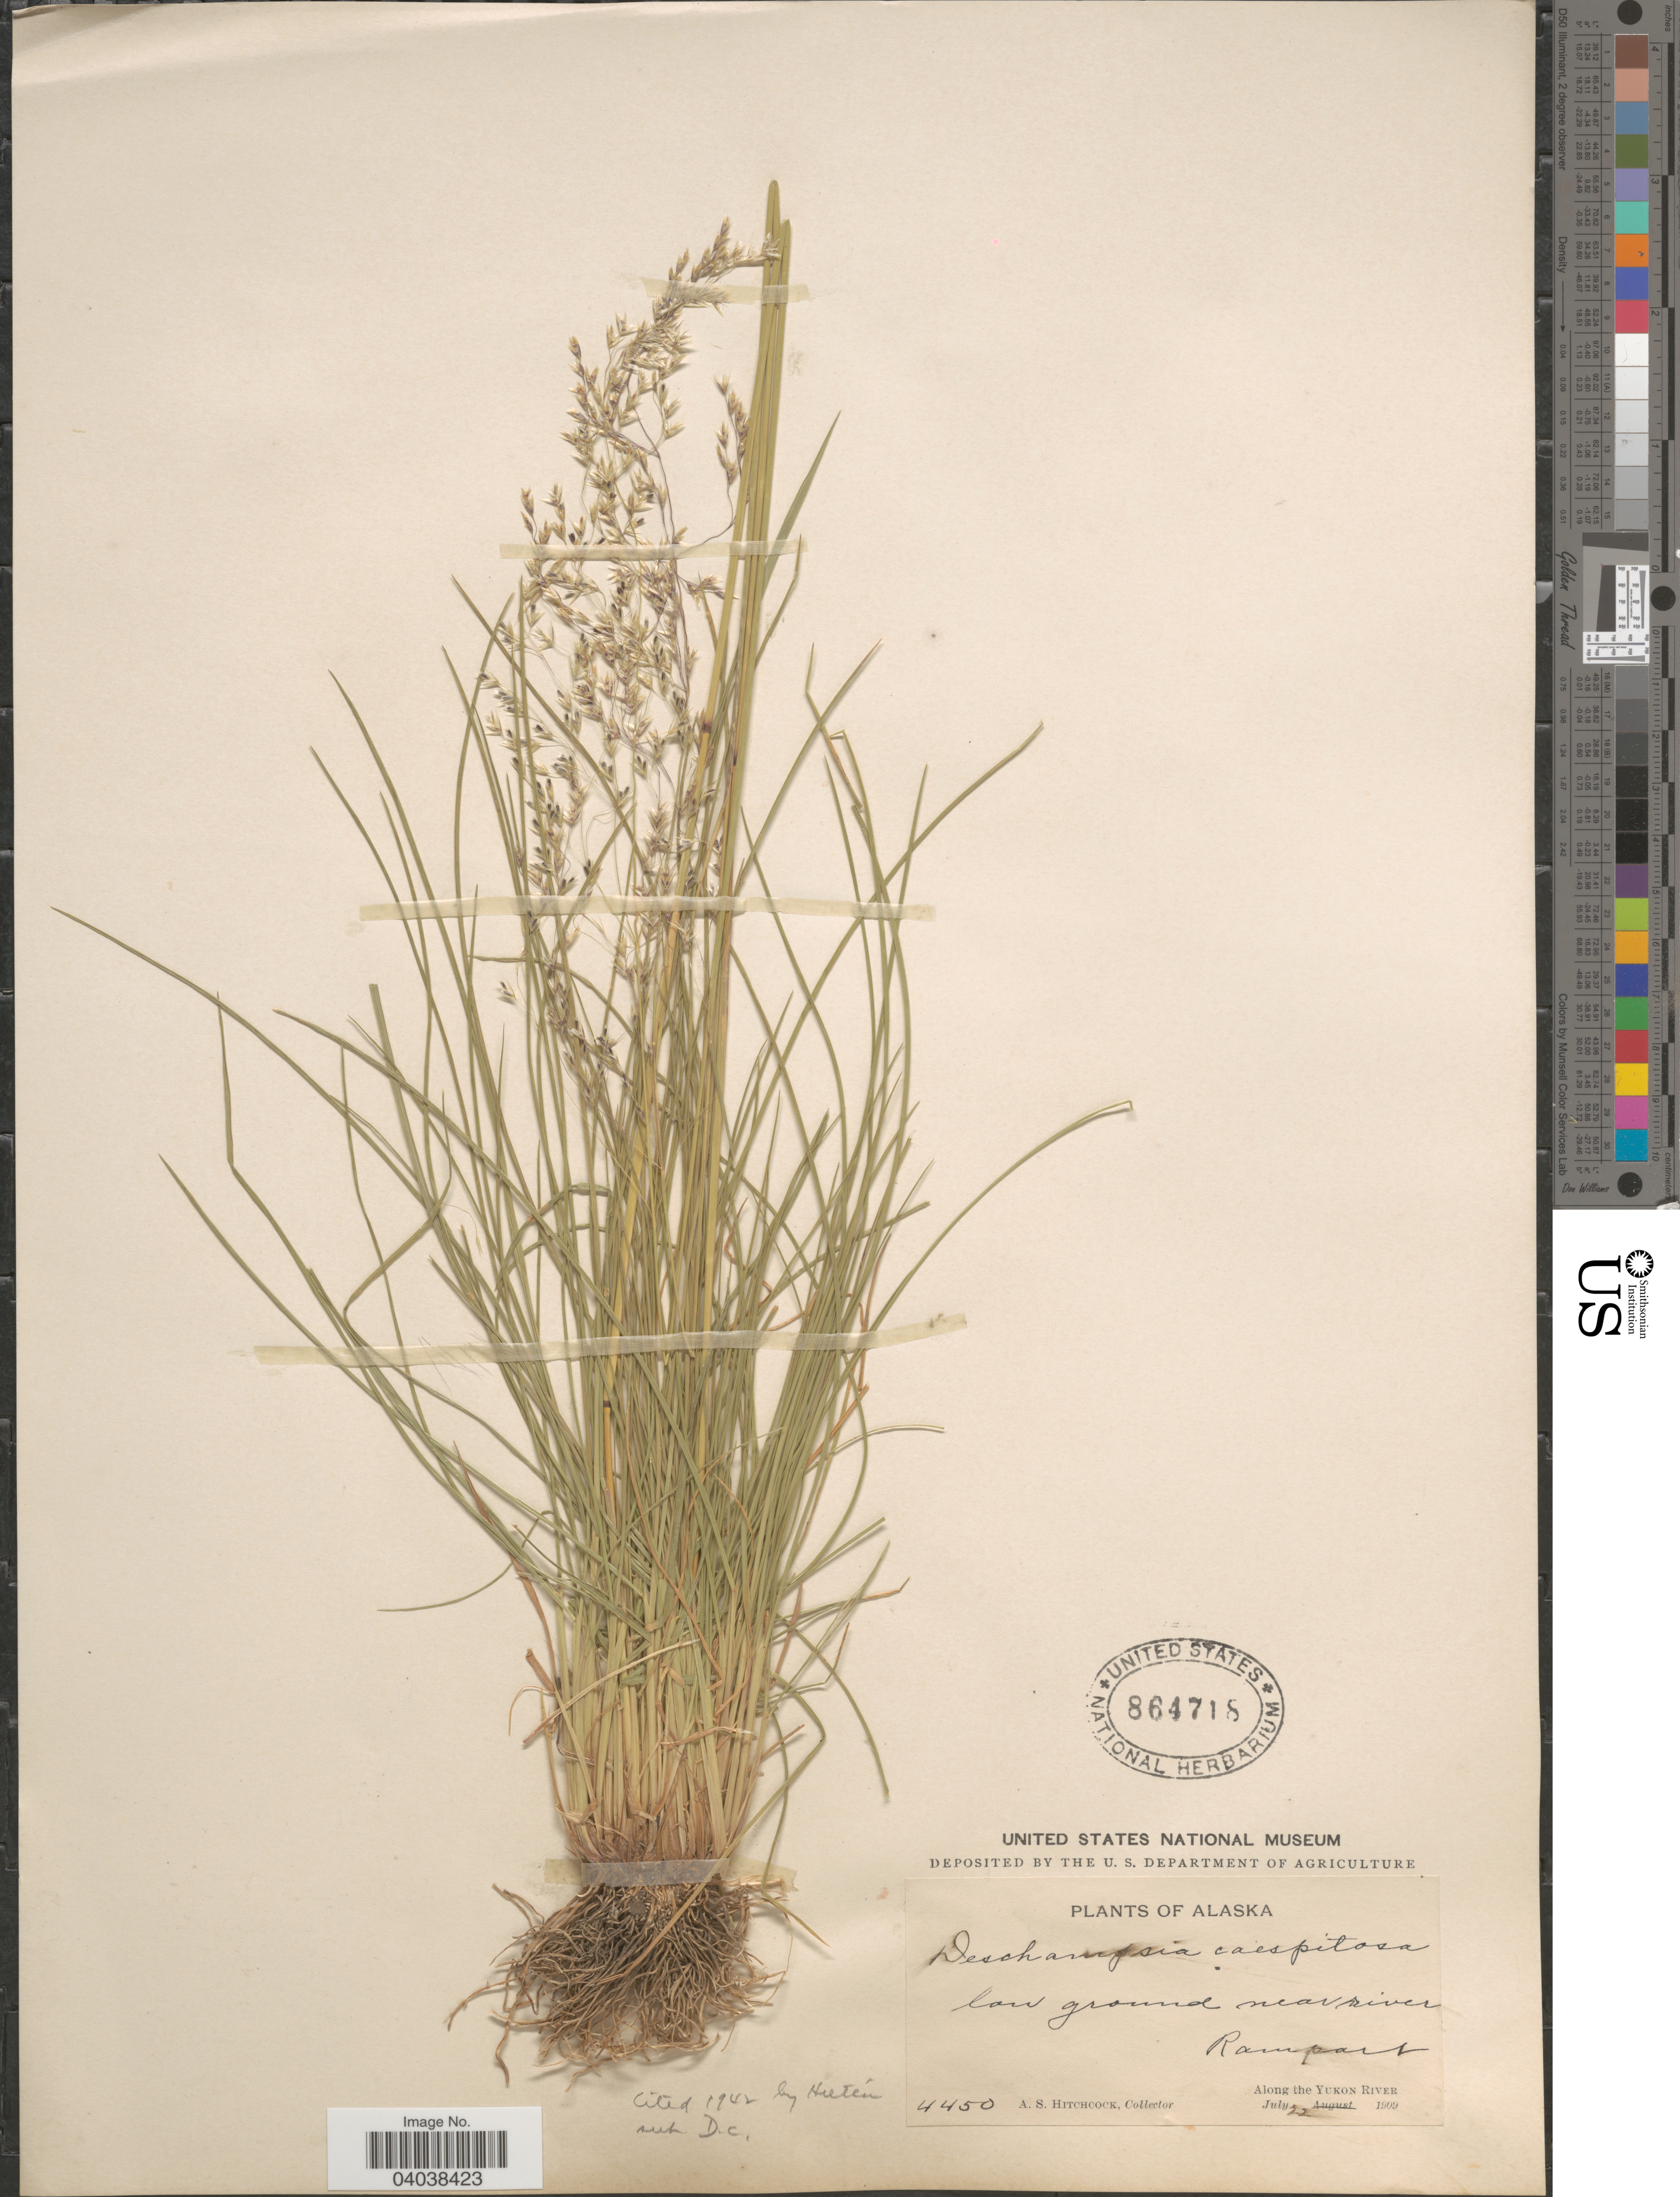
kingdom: Plantae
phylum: Tracheophyta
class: Liliopsida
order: Poales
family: Poaceae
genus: Deschampsia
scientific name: Deschampsia cespitosa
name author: (L.) P. Beauv.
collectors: A. S. Hitchcock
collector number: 4450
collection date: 1909-07-22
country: United States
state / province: Alaska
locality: Low ground near river. Rampart.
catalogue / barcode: US 864718